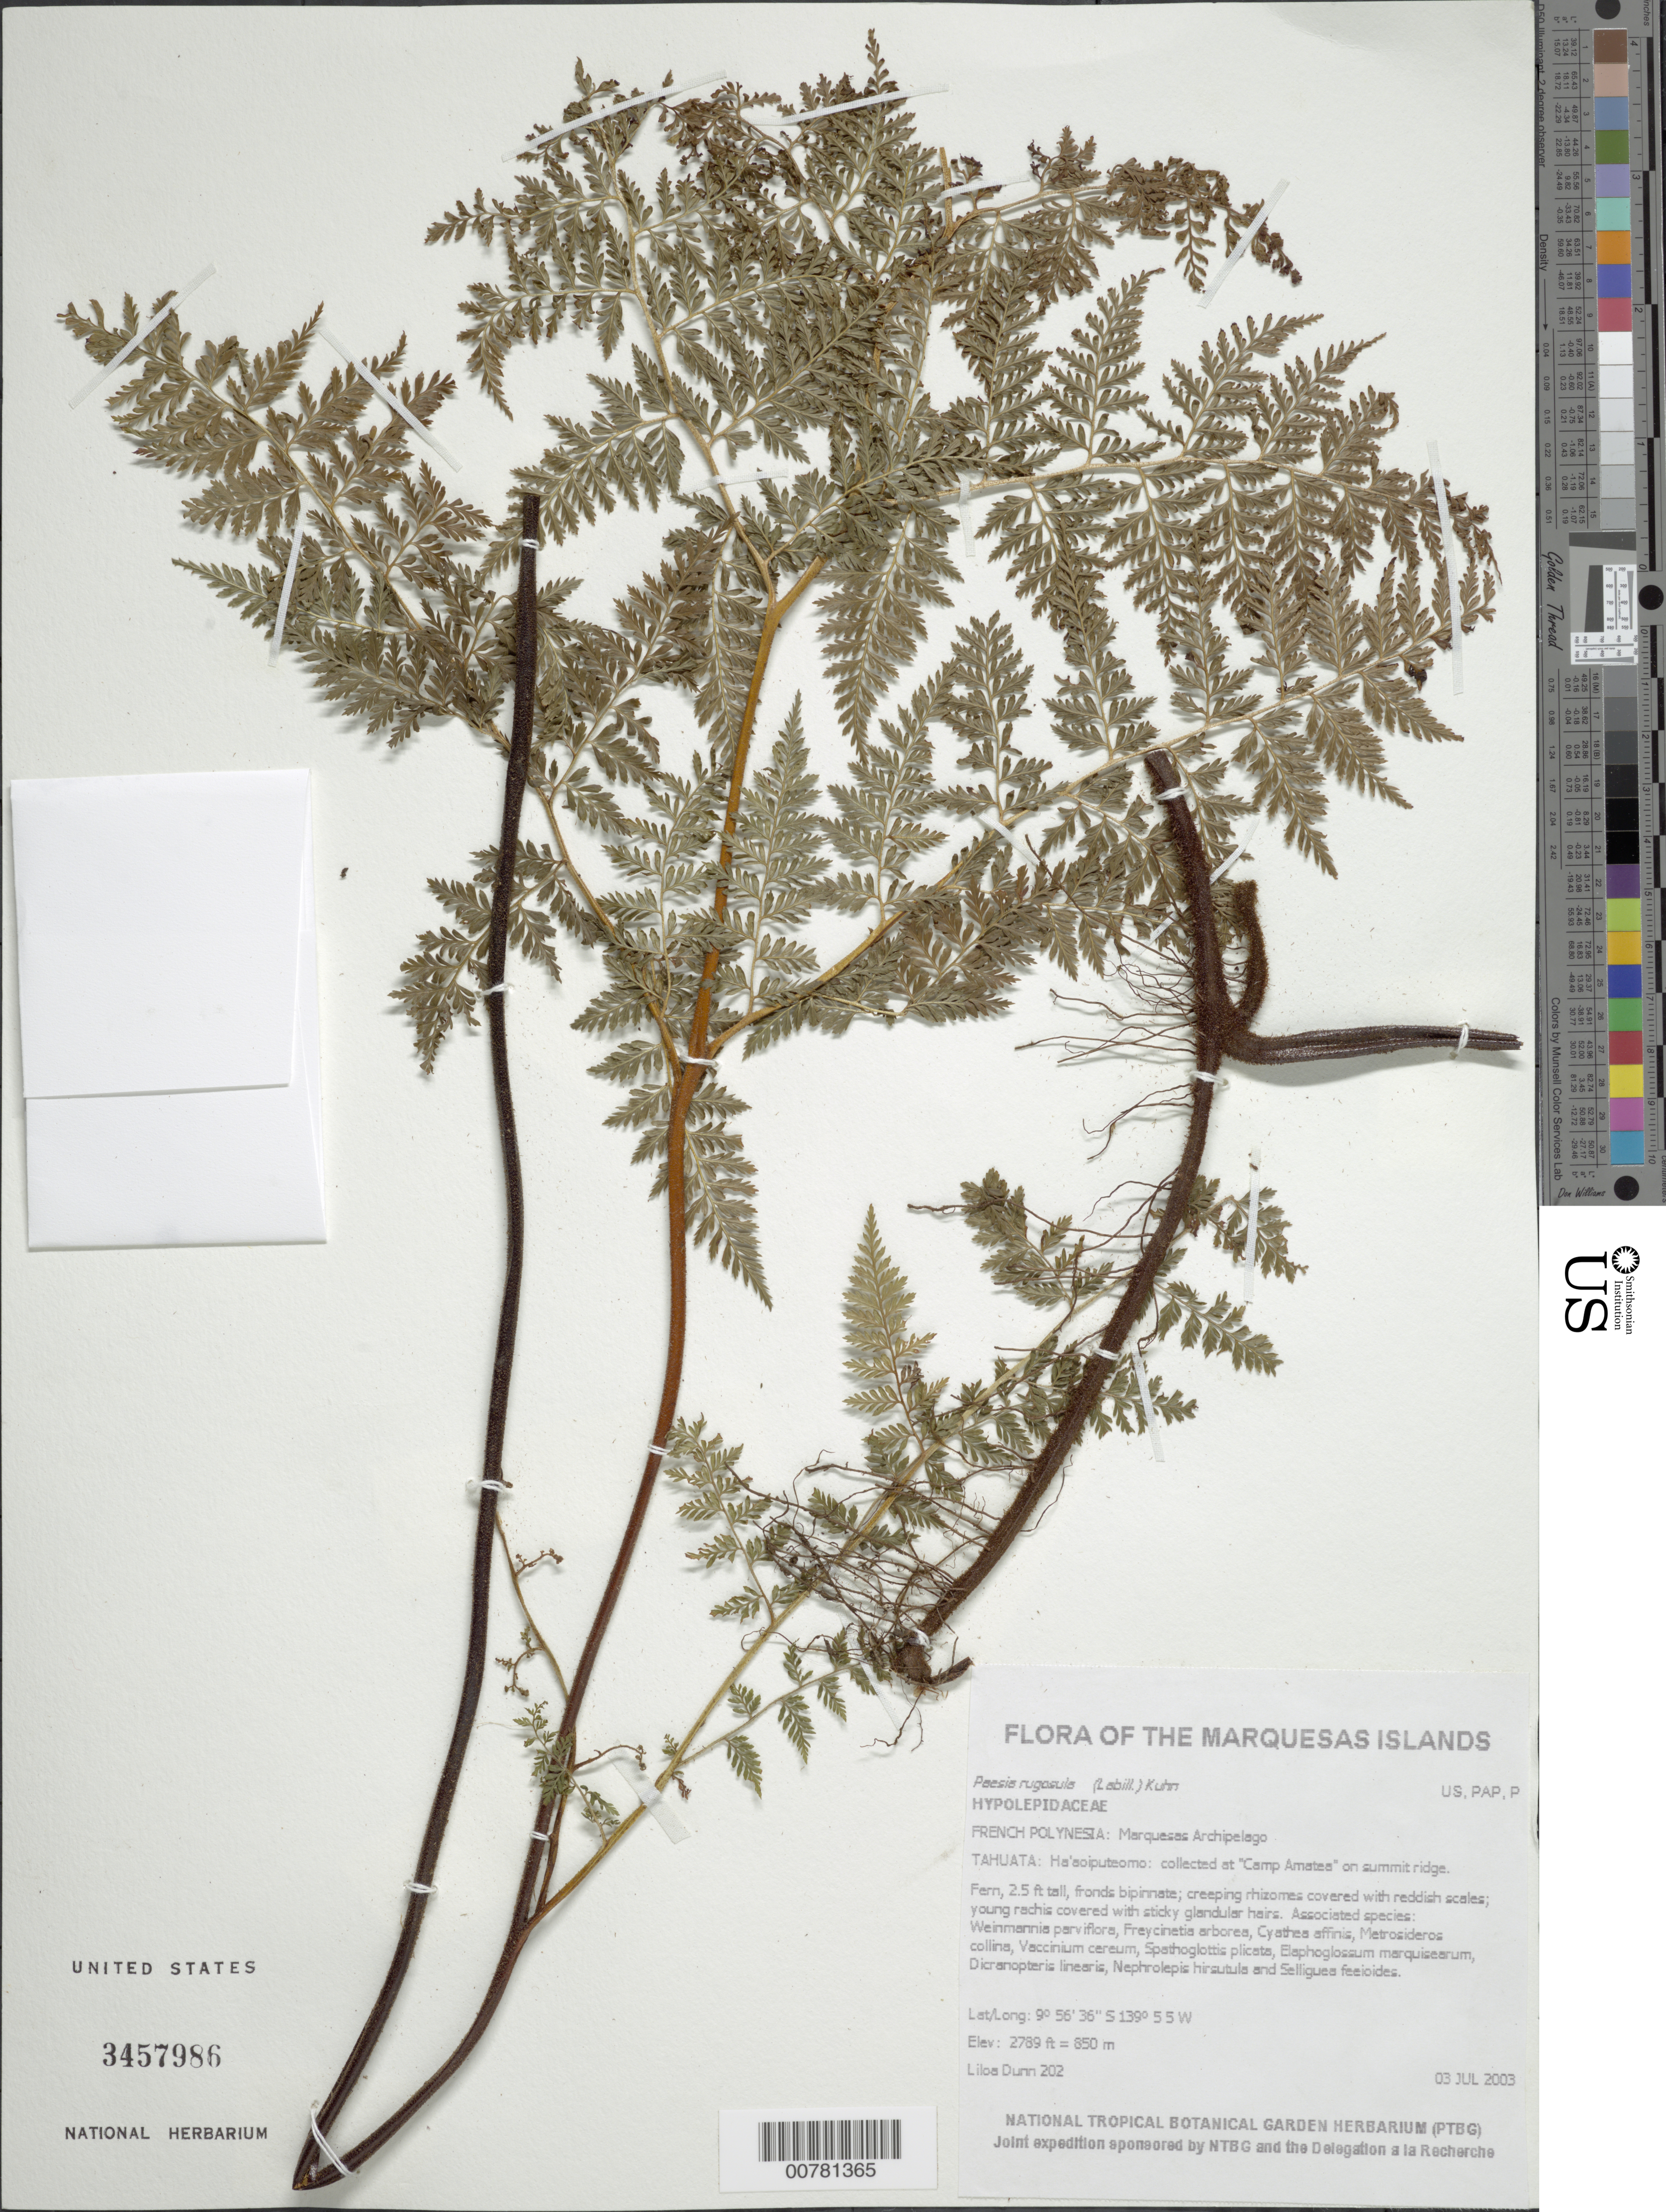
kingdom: Plantae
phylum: Tracheophyta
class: Polypodiopsida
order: Polypodiales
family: Dennstaedtiaceae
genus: Paesia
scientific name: Paesia rugulosa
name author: (Labill.) Kuhn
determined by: Lorence, David H., (PTBG), National Tropical Botanical Garden (UNITED STATES)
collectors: L. Dunn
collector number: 202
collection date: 2003-07-03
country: French Polynesia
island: Tahuata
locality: Ha'aoiputeomo: collected at "Camp Amatea" on summit ridge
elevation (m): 850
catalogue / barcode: US 3457986